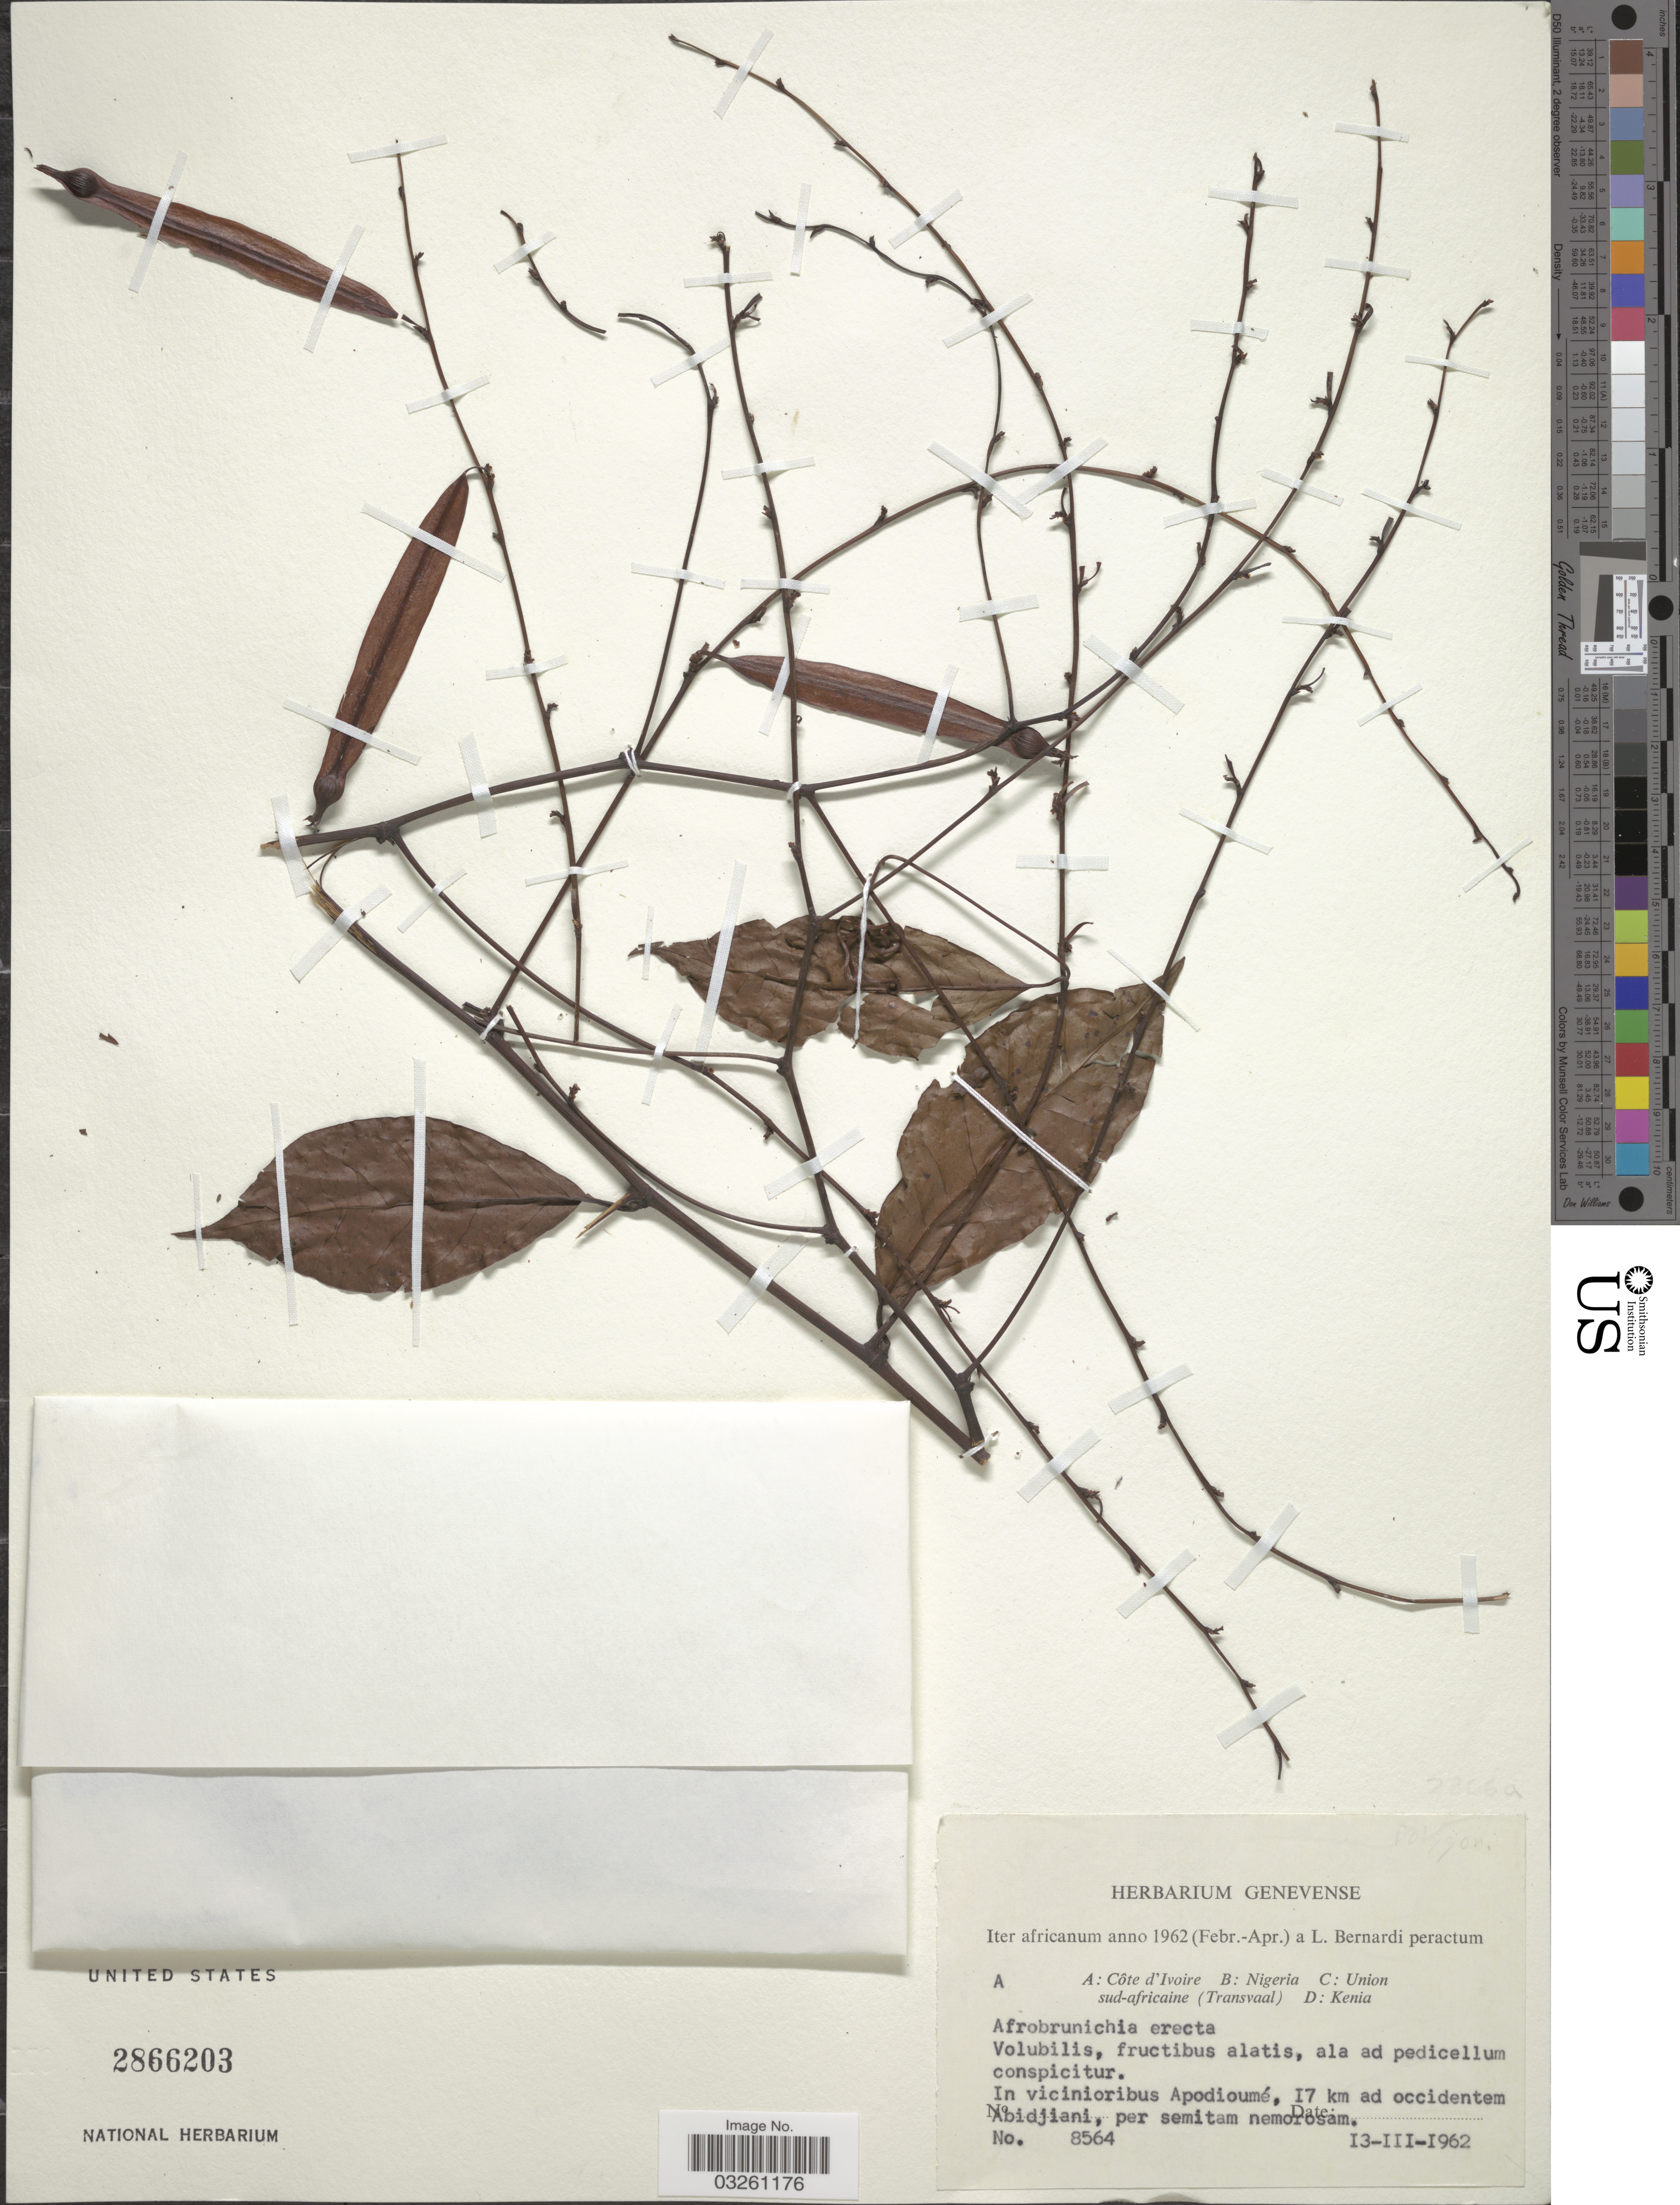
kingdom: Plantae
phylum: Tracheophyta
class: Magnoliopsida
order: Caryophyllales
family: Polygonaceae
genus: Afrobrunnichia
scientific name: Afrobrunnichia erecta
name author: (Asch.) Hutch. & Dalziel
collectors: L. Bernardi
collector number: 8564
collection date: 1962-03-13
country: Ivory Coast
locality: Côte d'Ivoire. In vicinioribus Apodioumé, 17 km ad occidentem Abidjiani, per semitam nemorosam.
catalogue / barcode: US 2866203